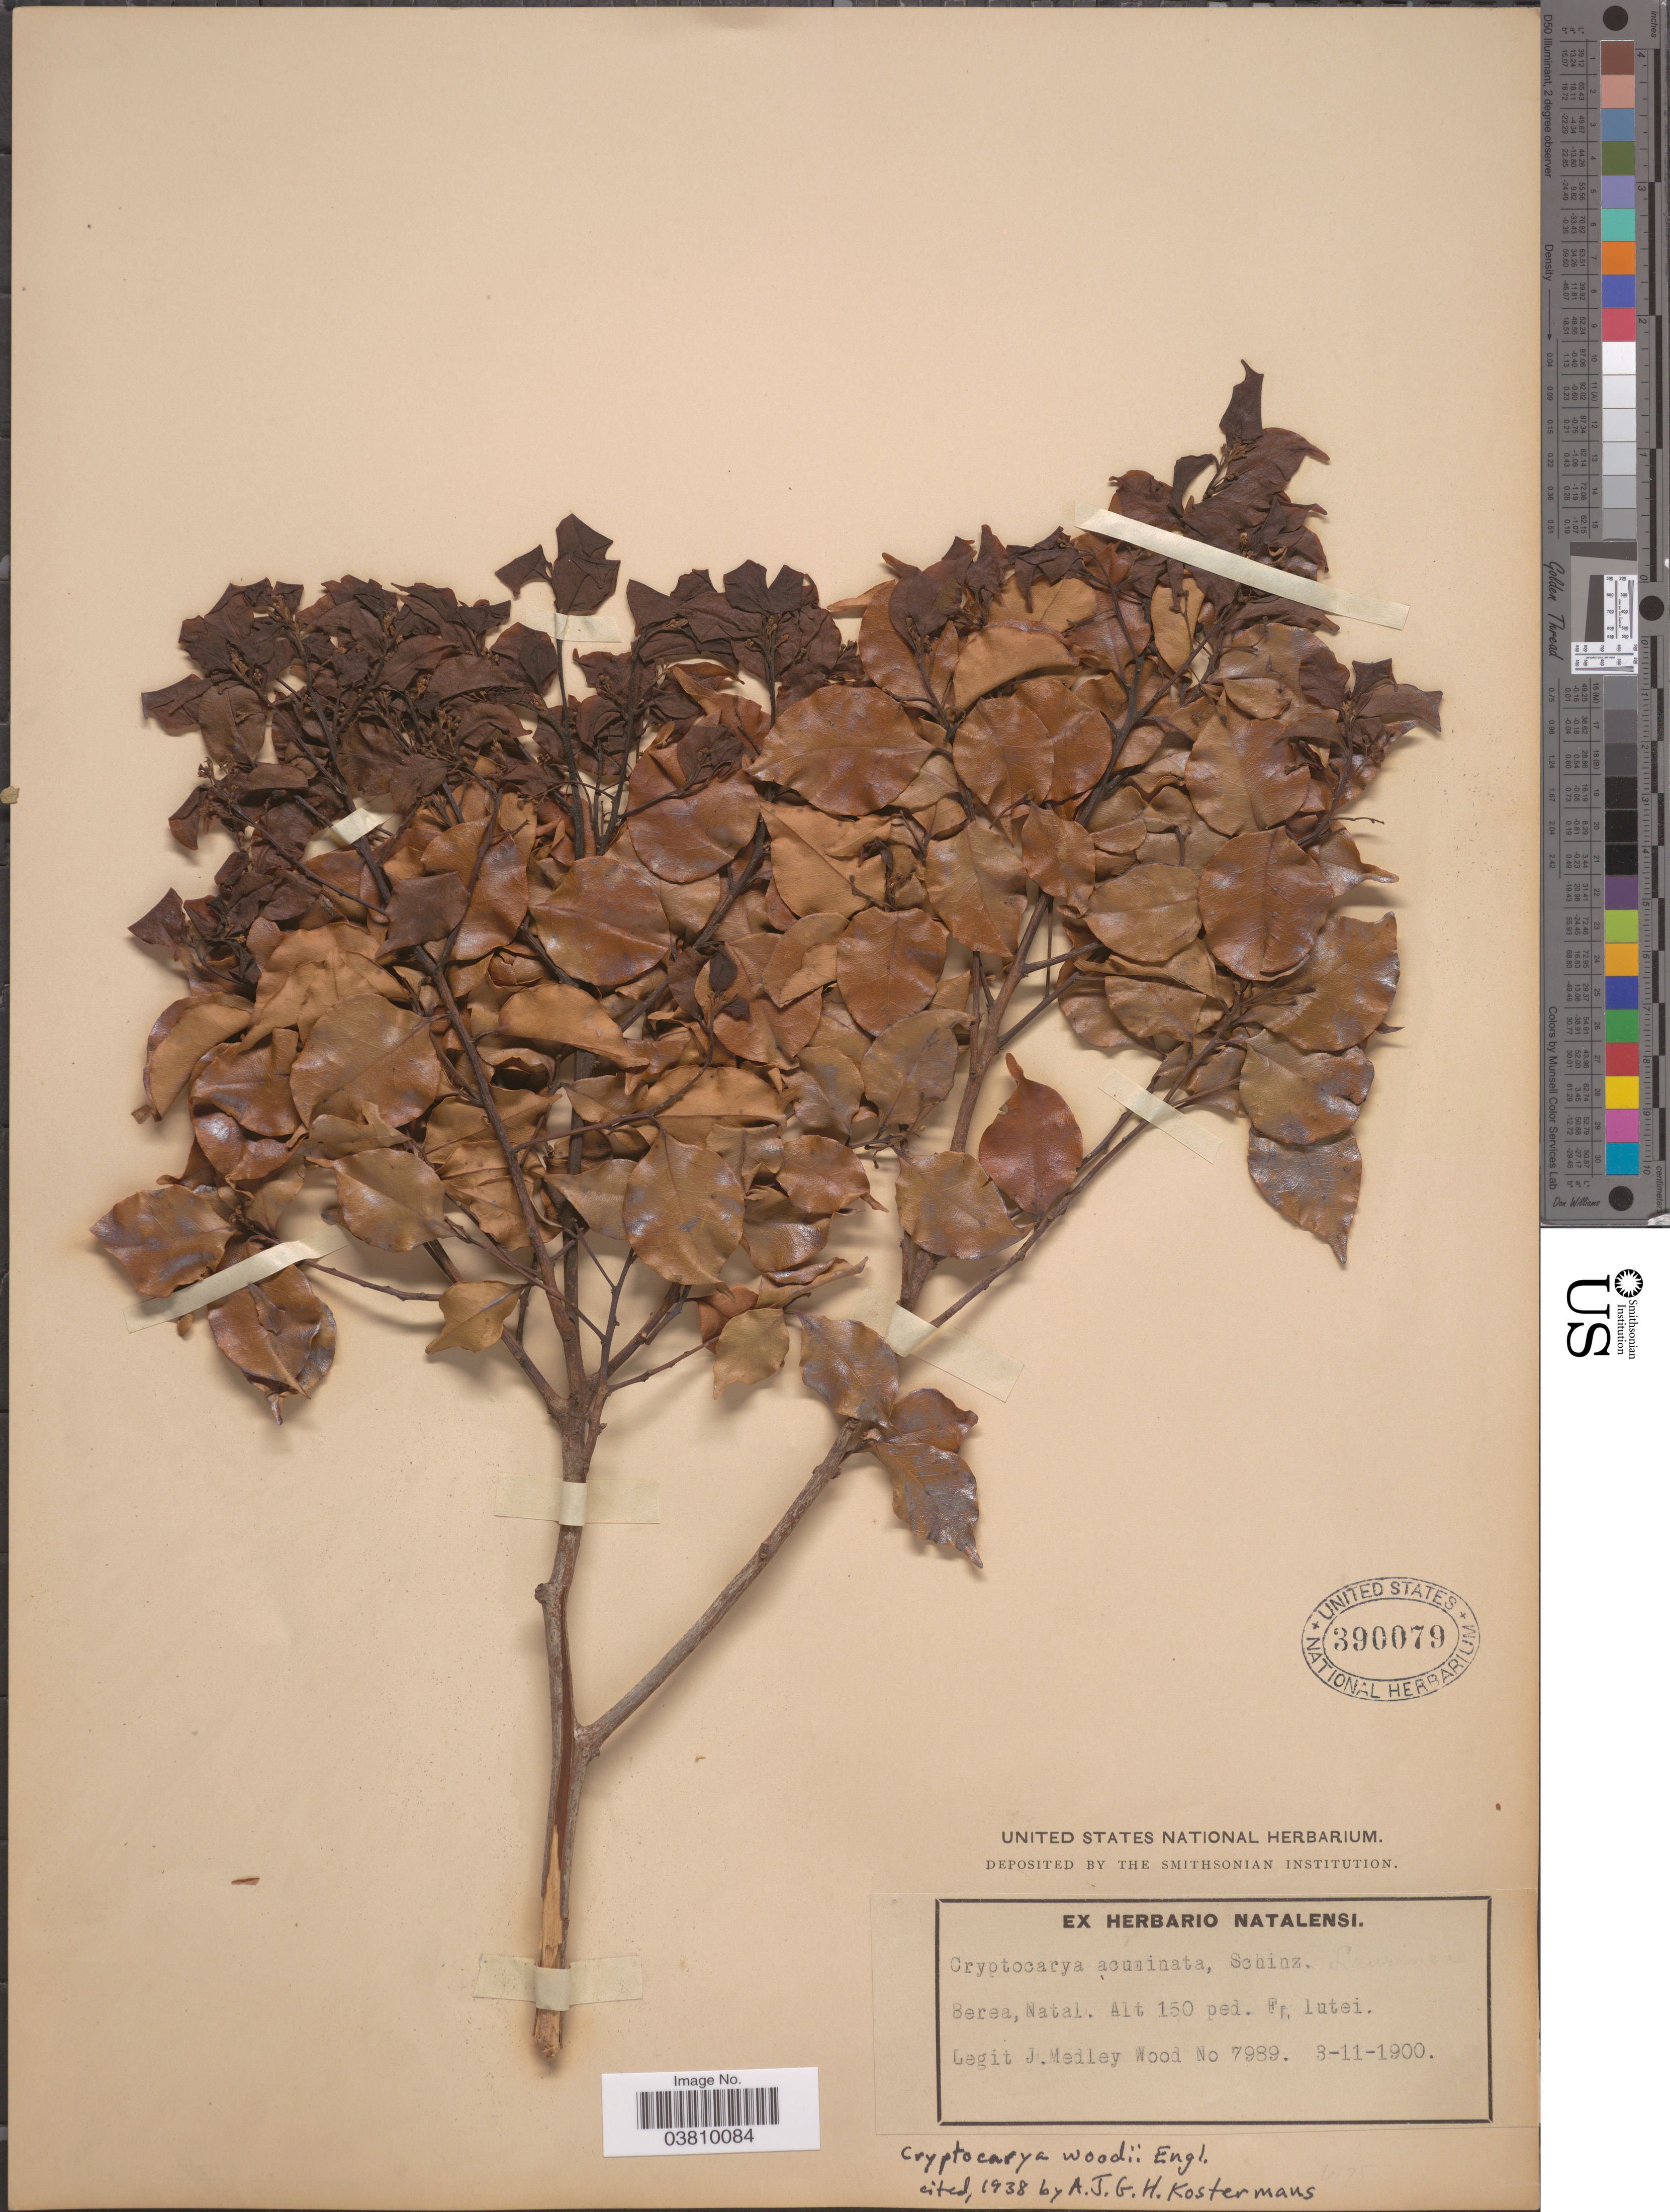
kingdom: Plantae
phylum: Tracheophyta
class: Magnoliopsida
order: Laurales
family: Lauraceae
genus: Cryptocarya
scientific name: Cryptocarya woodii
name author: Engl.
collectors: J. Medley Wood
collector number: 7989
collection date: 1900-11-03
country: South Africa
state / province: KwaZulu-Natal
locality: Berea, Natal.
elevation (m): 46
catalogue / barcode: US 390079